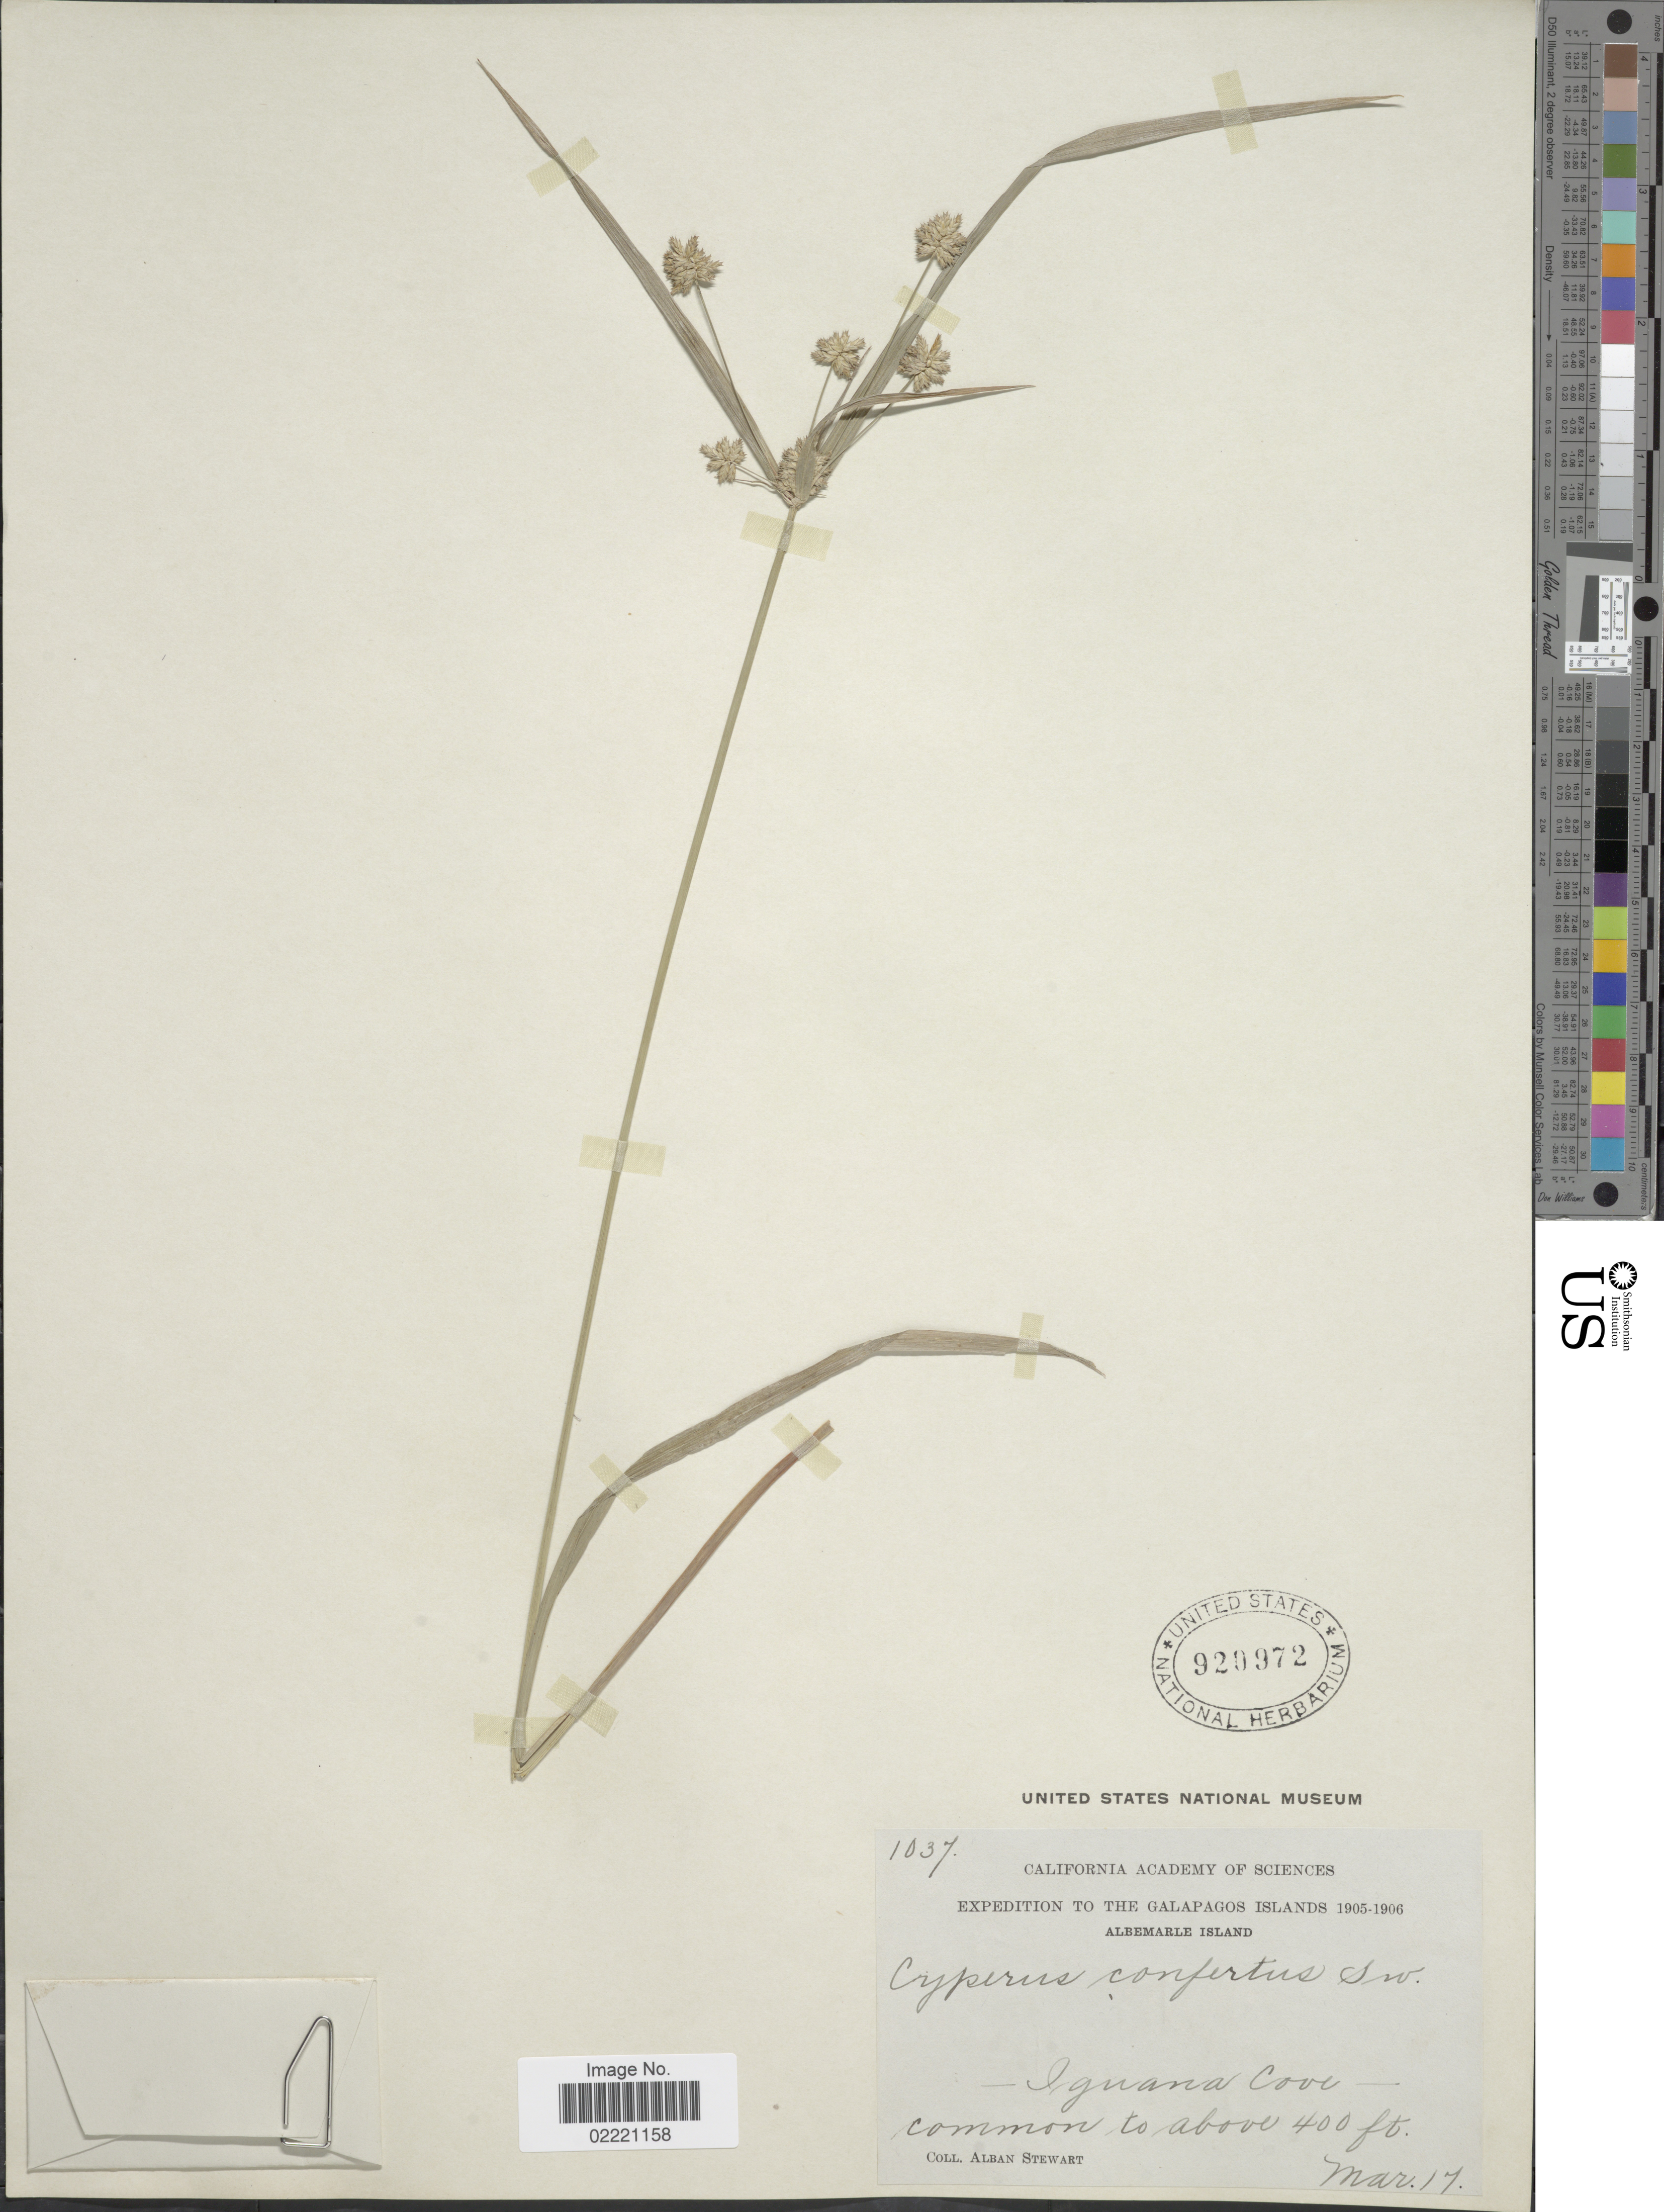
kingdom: Plantae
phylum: Tracheophyta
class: Liliopsida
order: Poales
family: Cyperaceae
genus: Cyperus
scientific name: Cyperus confertus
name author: Sw.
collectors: A. Stewart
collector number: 1037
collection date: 1905-03-17/1906-03-17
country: Ecuador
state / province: Colón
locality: Galapagos Islands, Albemarle Island, Iguana Cove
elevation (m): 122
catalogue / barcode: US 920972